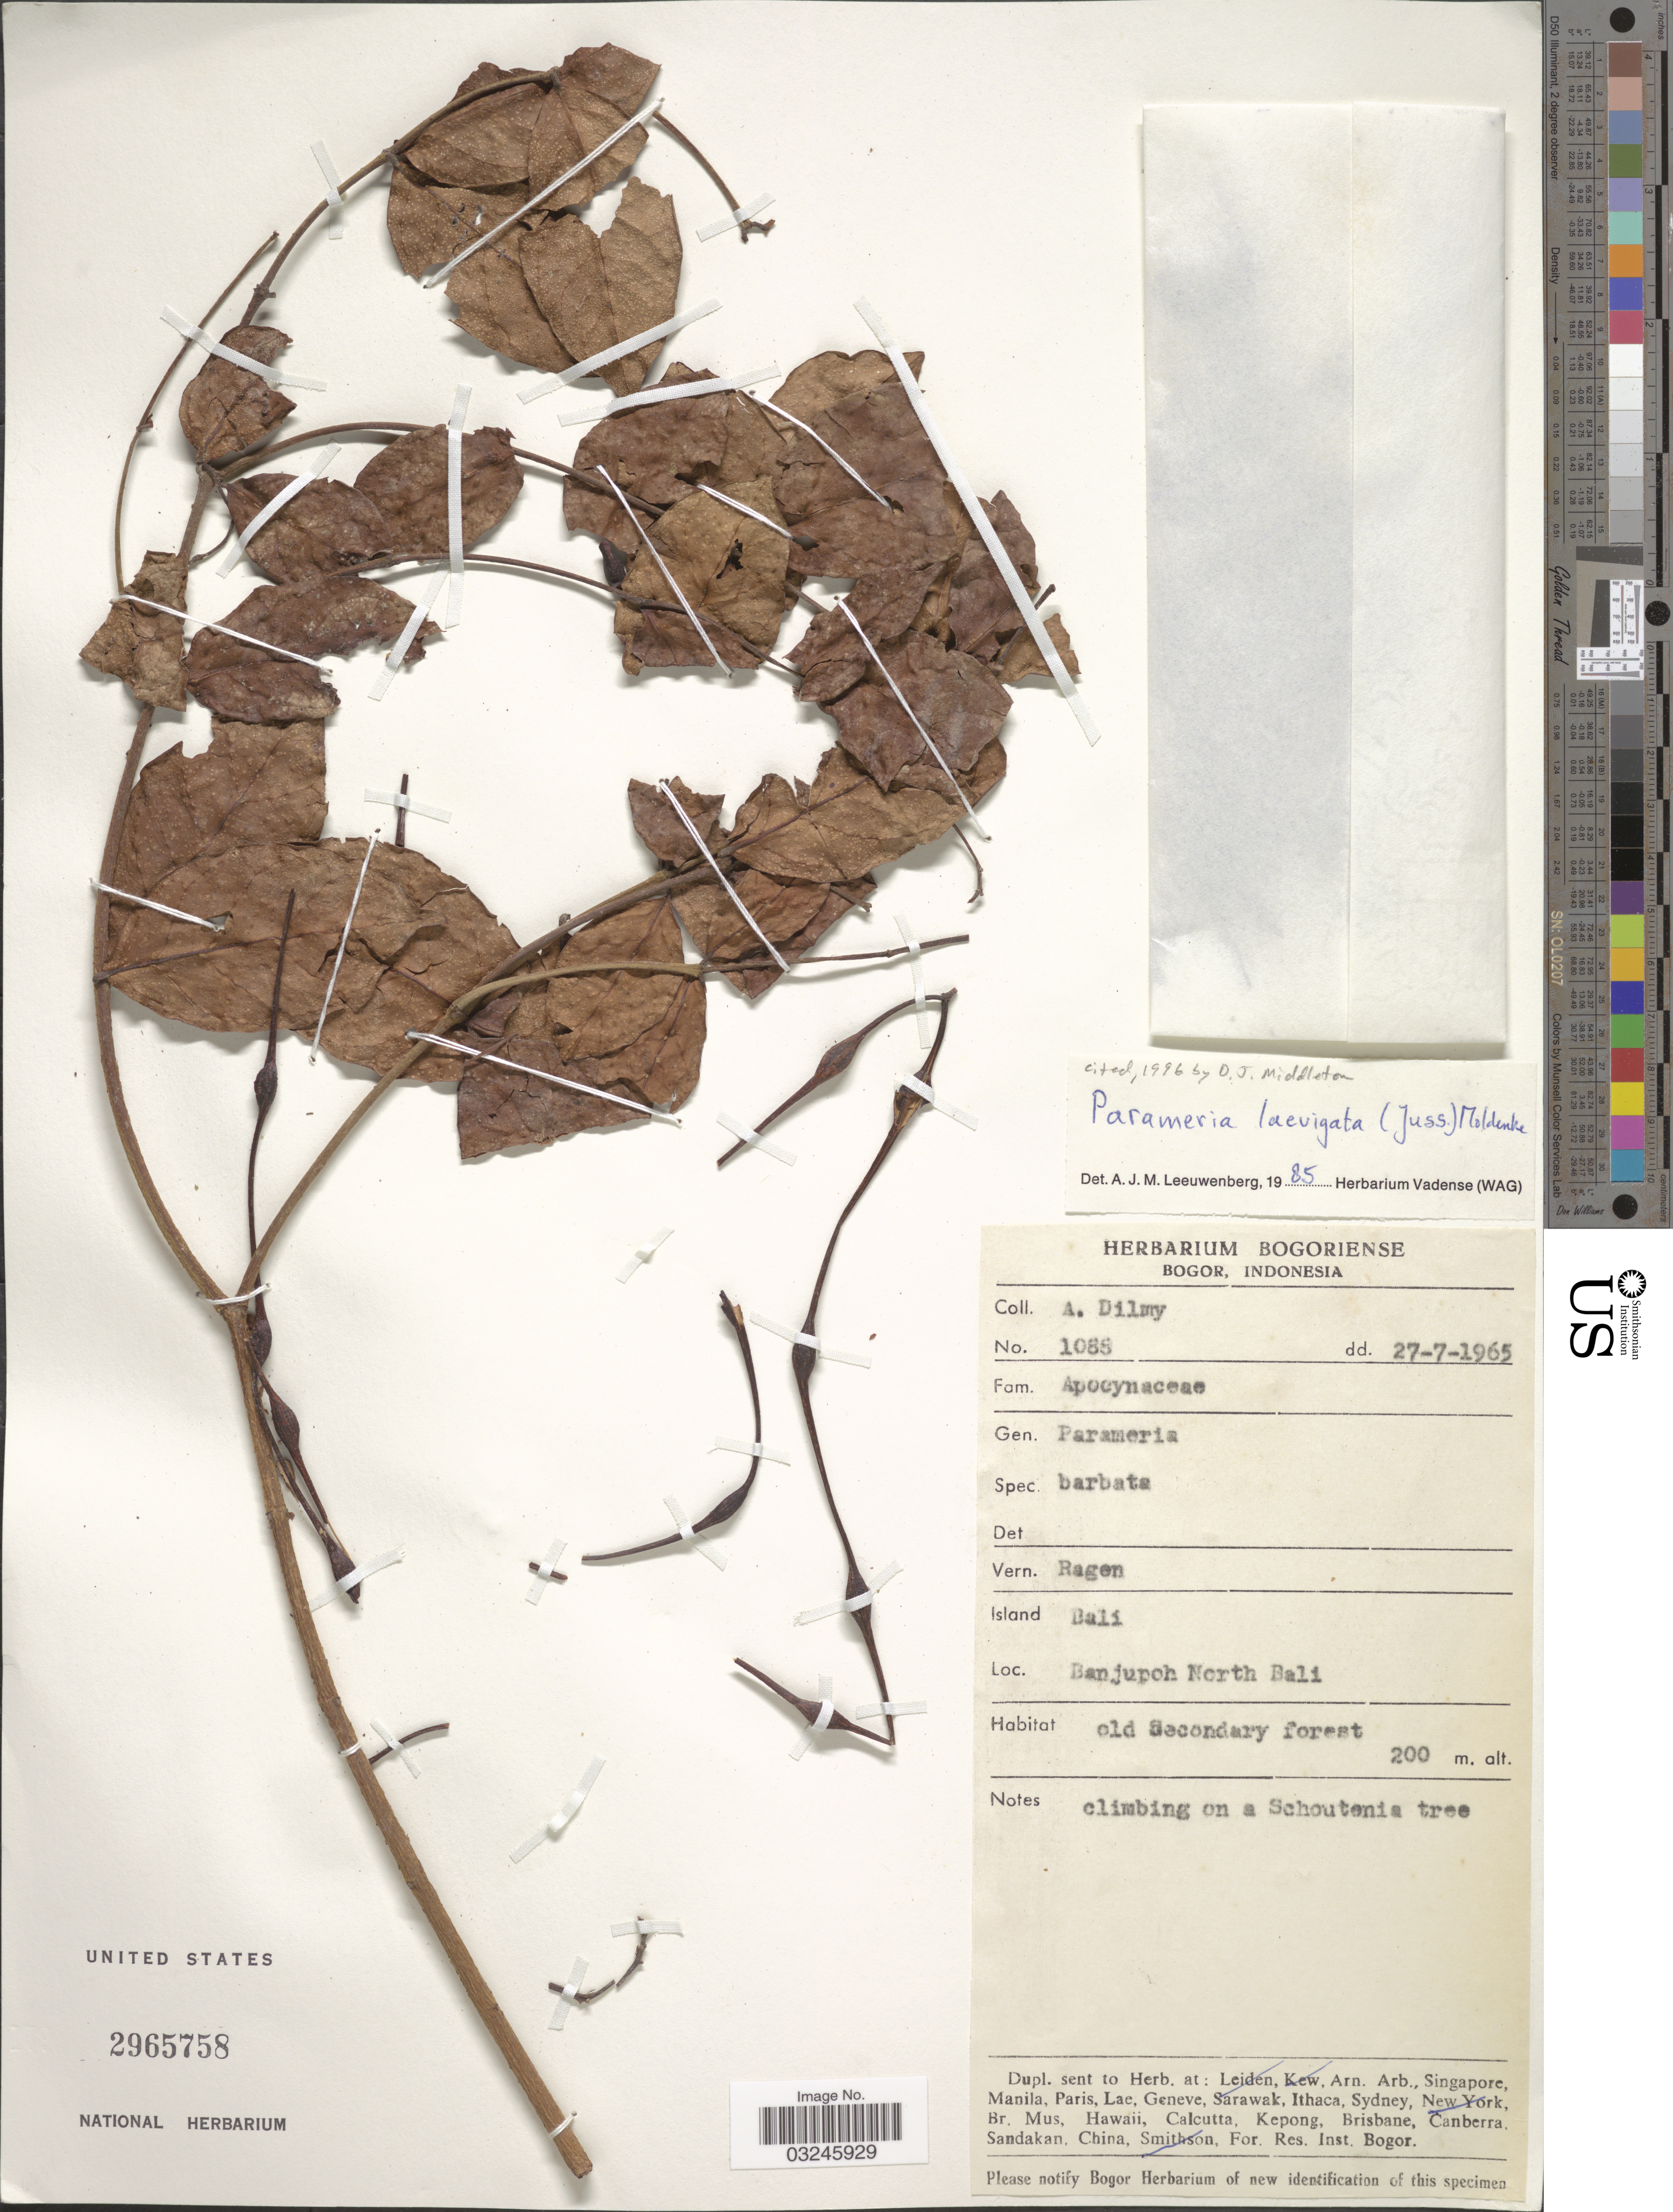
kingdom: Plantae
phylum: Tracheophyta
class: Magnoliopsida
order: Gentianales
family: Apocynaceae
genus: Parameria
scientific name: Parameria laevigata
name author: (Juss.) Moldenke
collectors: A. Dilmy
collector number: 1085*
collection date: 1965-07-27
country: Indonesia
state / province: Nusa Tenggara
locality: Island Bali, Banjupoh North Bali.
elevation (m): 200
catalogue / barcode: US 2965758